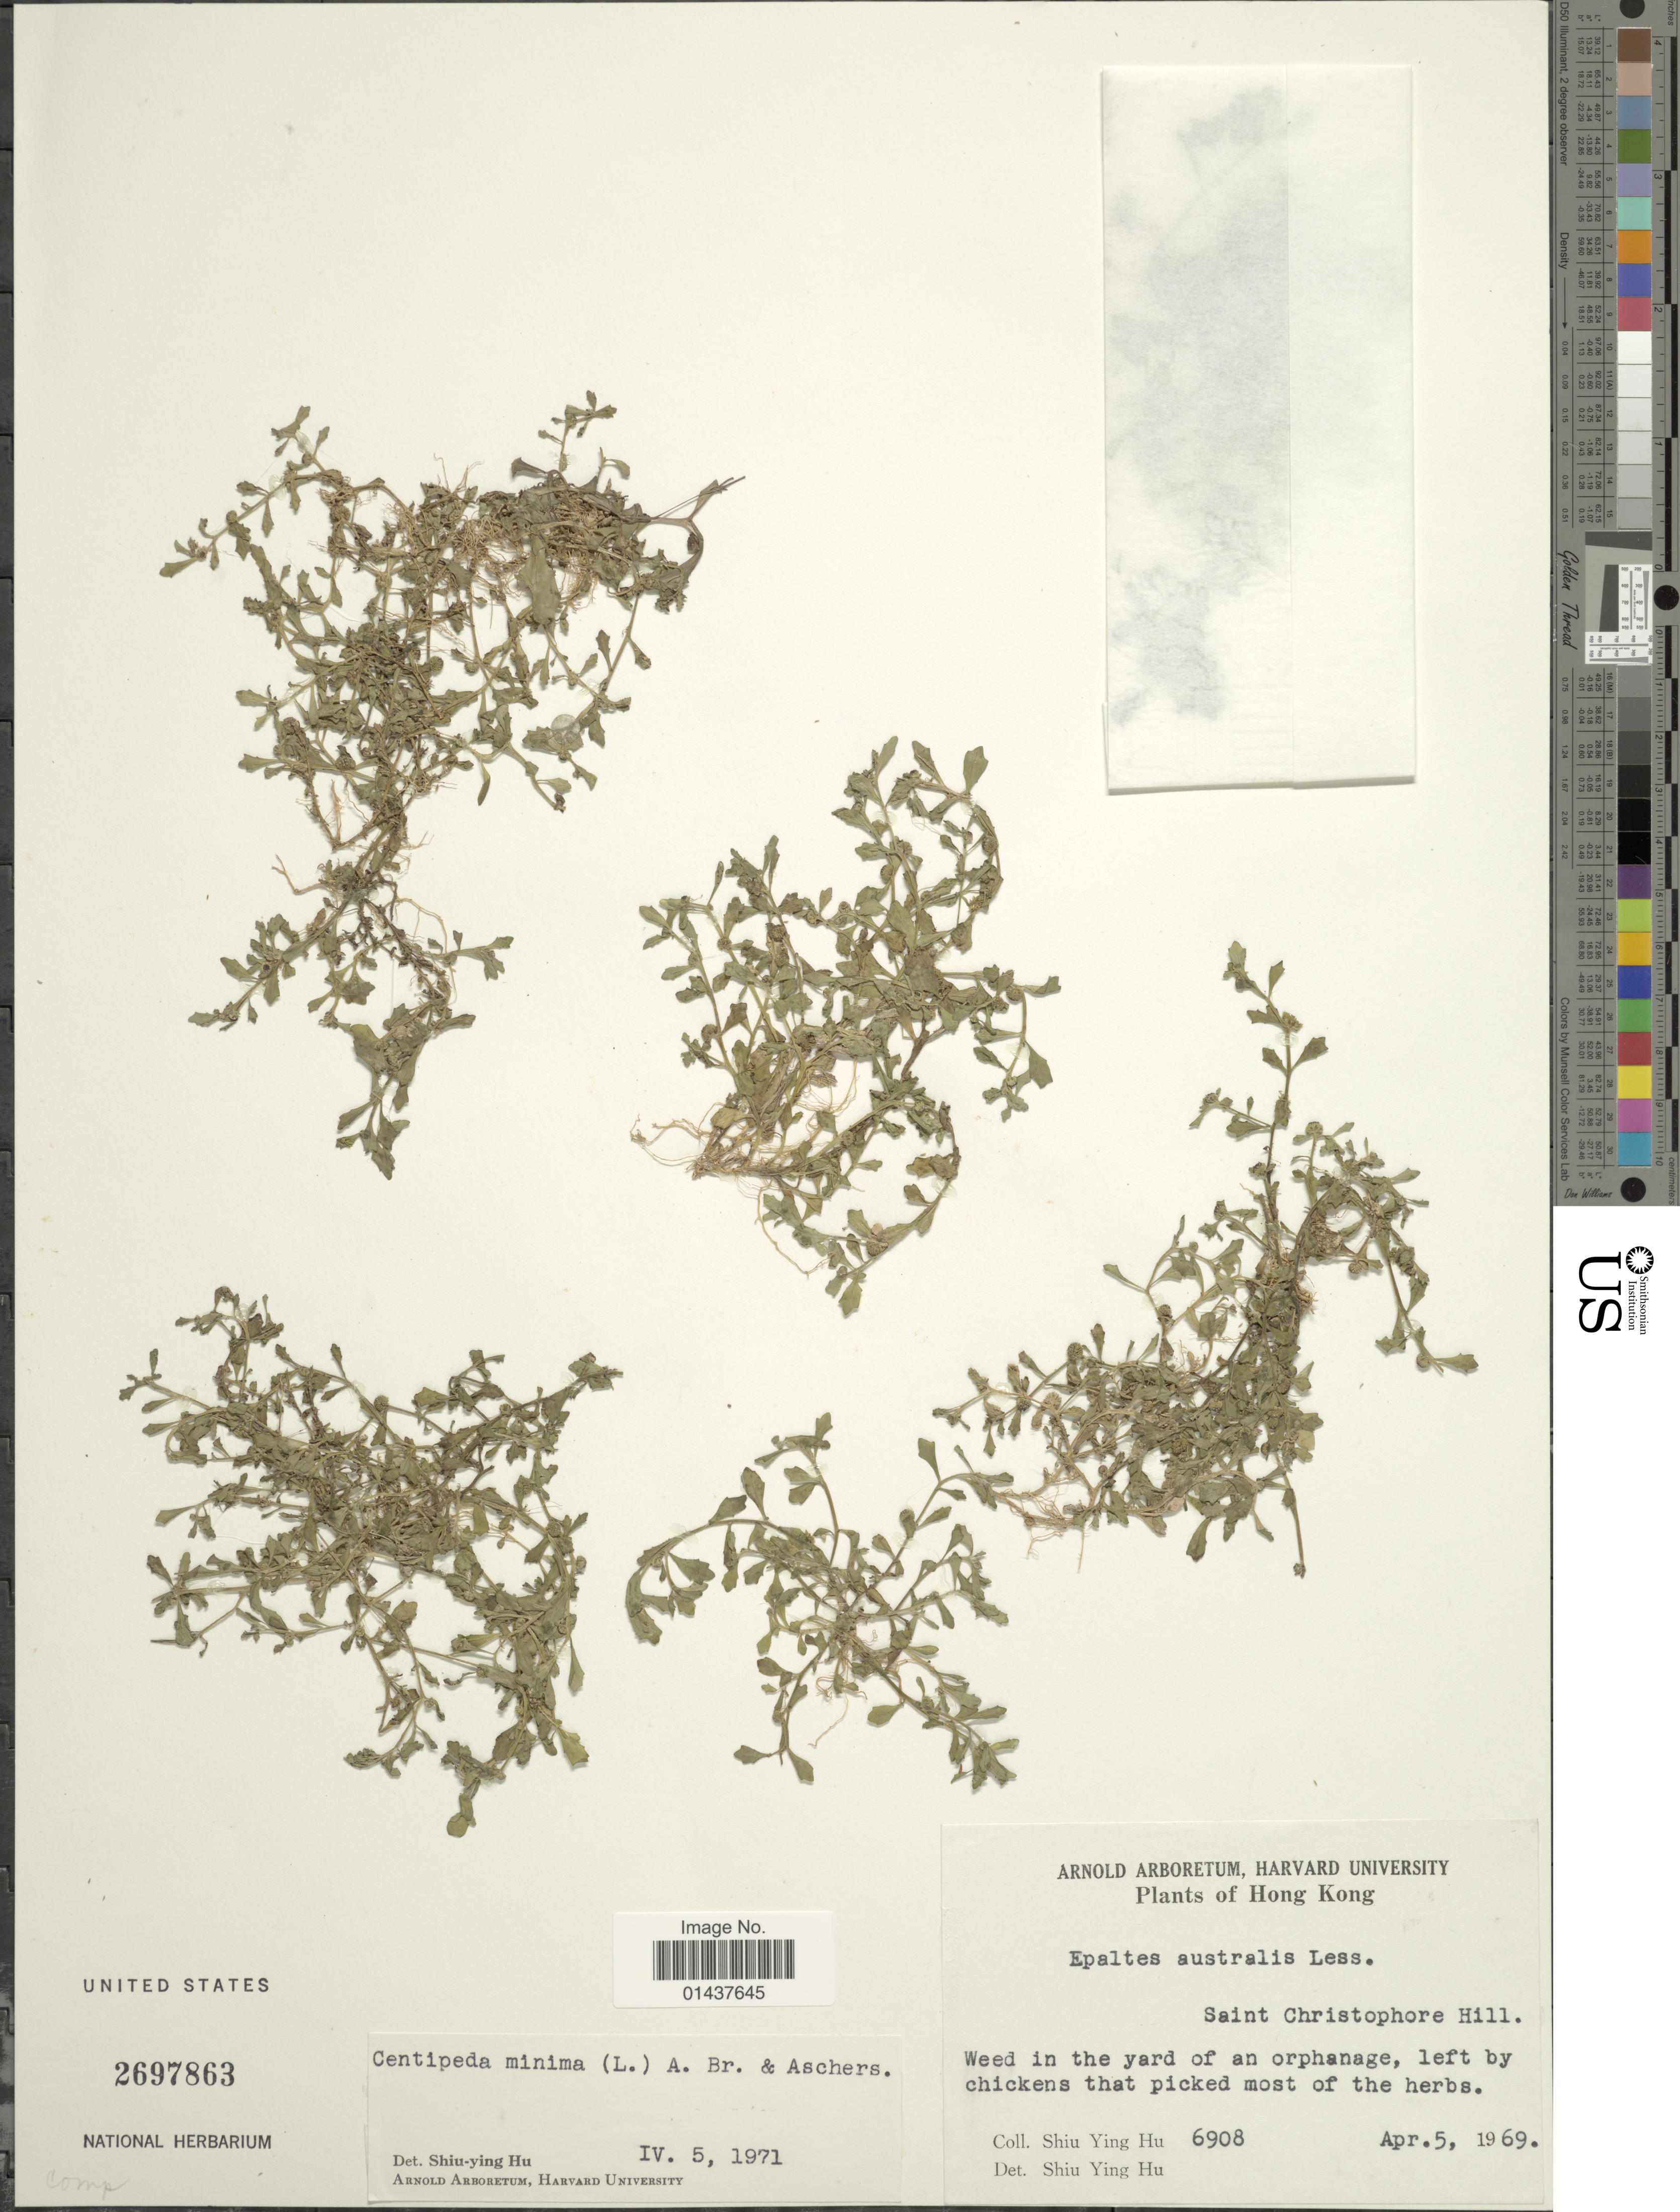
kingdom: Plantae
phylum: Tracheophyta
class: Magnoliopsida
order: Asterales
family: Asteraceae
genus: Centipeda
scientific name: Centipeda minima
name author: (L.) A. Braun & Asch.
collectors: S. Y. Hu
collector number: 6908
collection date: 1969-04-05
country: China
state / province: Hong Kong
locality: Saint Christophoe Hill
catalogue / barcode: US 2697863